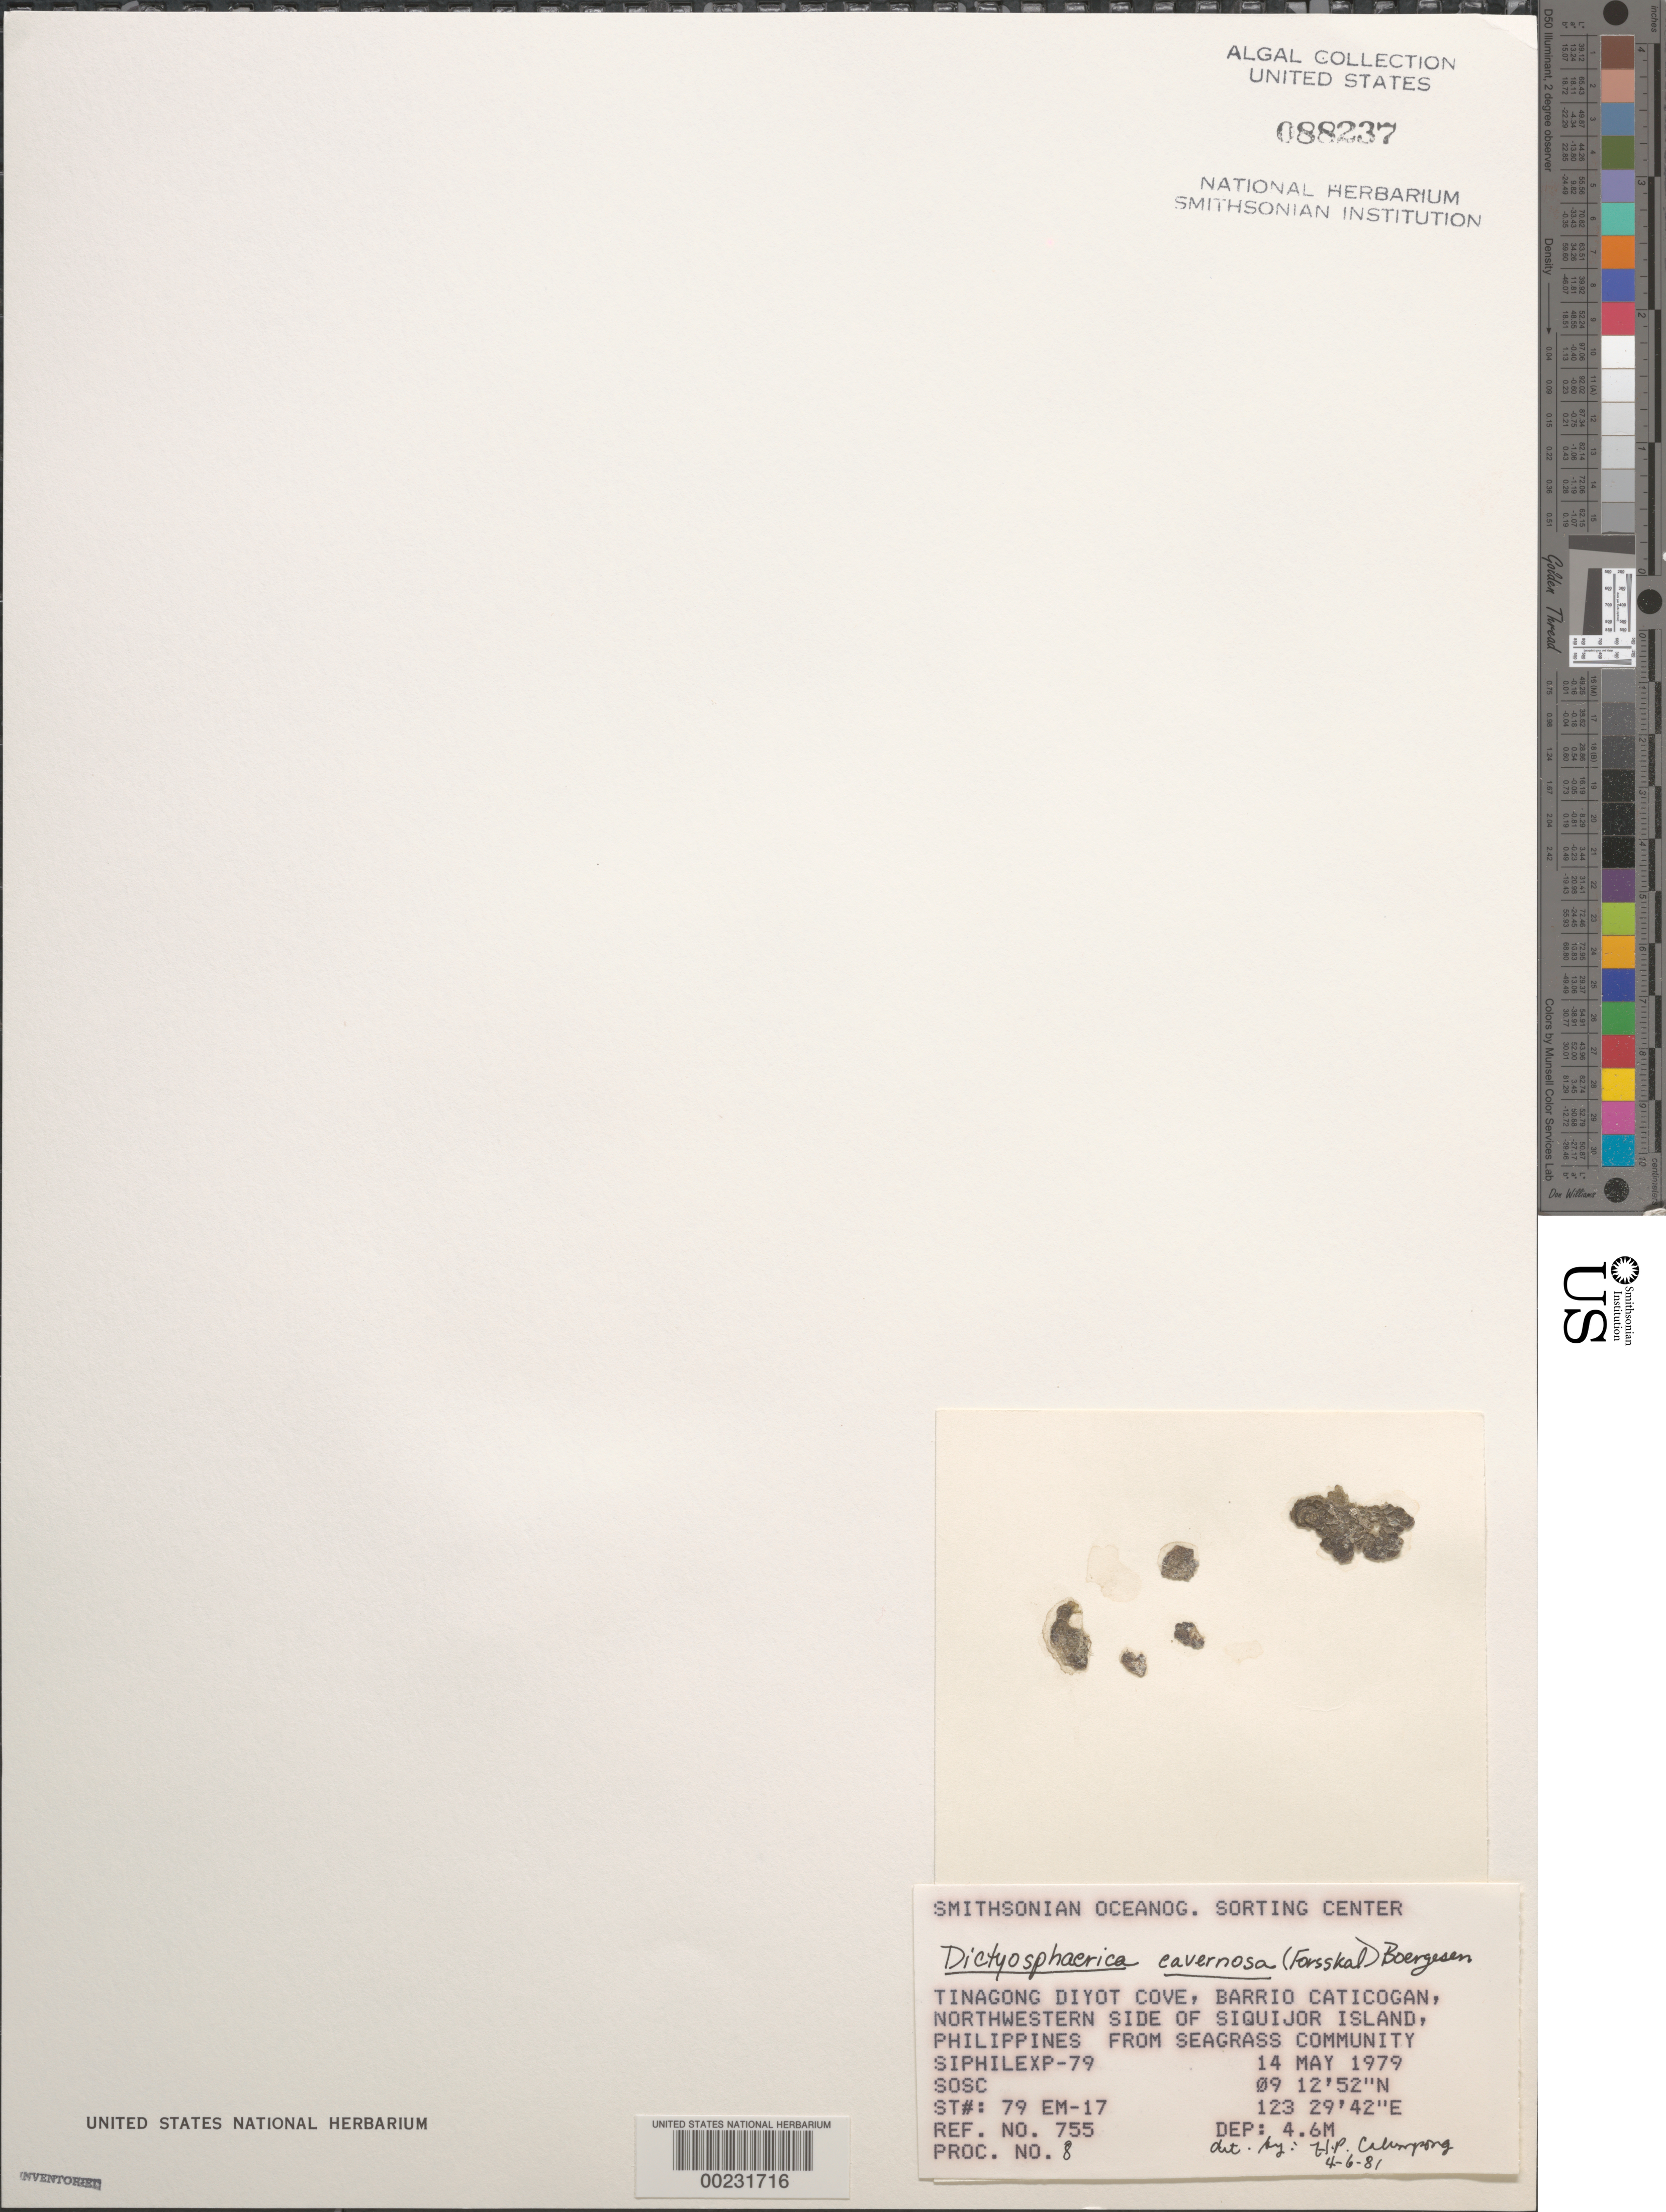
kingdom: Plantae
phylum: Chlorophyta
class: Ulvophyceae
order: Siphonocladales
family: Siphonocladaceae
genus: Dictyosphaeria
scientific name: Dictyosphaeria cavernosa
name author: (Forssk.) Børgesen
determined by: Calumpong, H. P.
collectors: SOSC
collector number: Station 79 Em-17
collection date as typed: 14 May 1979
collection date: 1979-05-14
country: Philippines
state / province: Central Visayas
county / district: Siquijor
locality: Visayan, Siquijor island, barrio caticogan, tinagong diyot cove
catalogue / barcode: US 88237